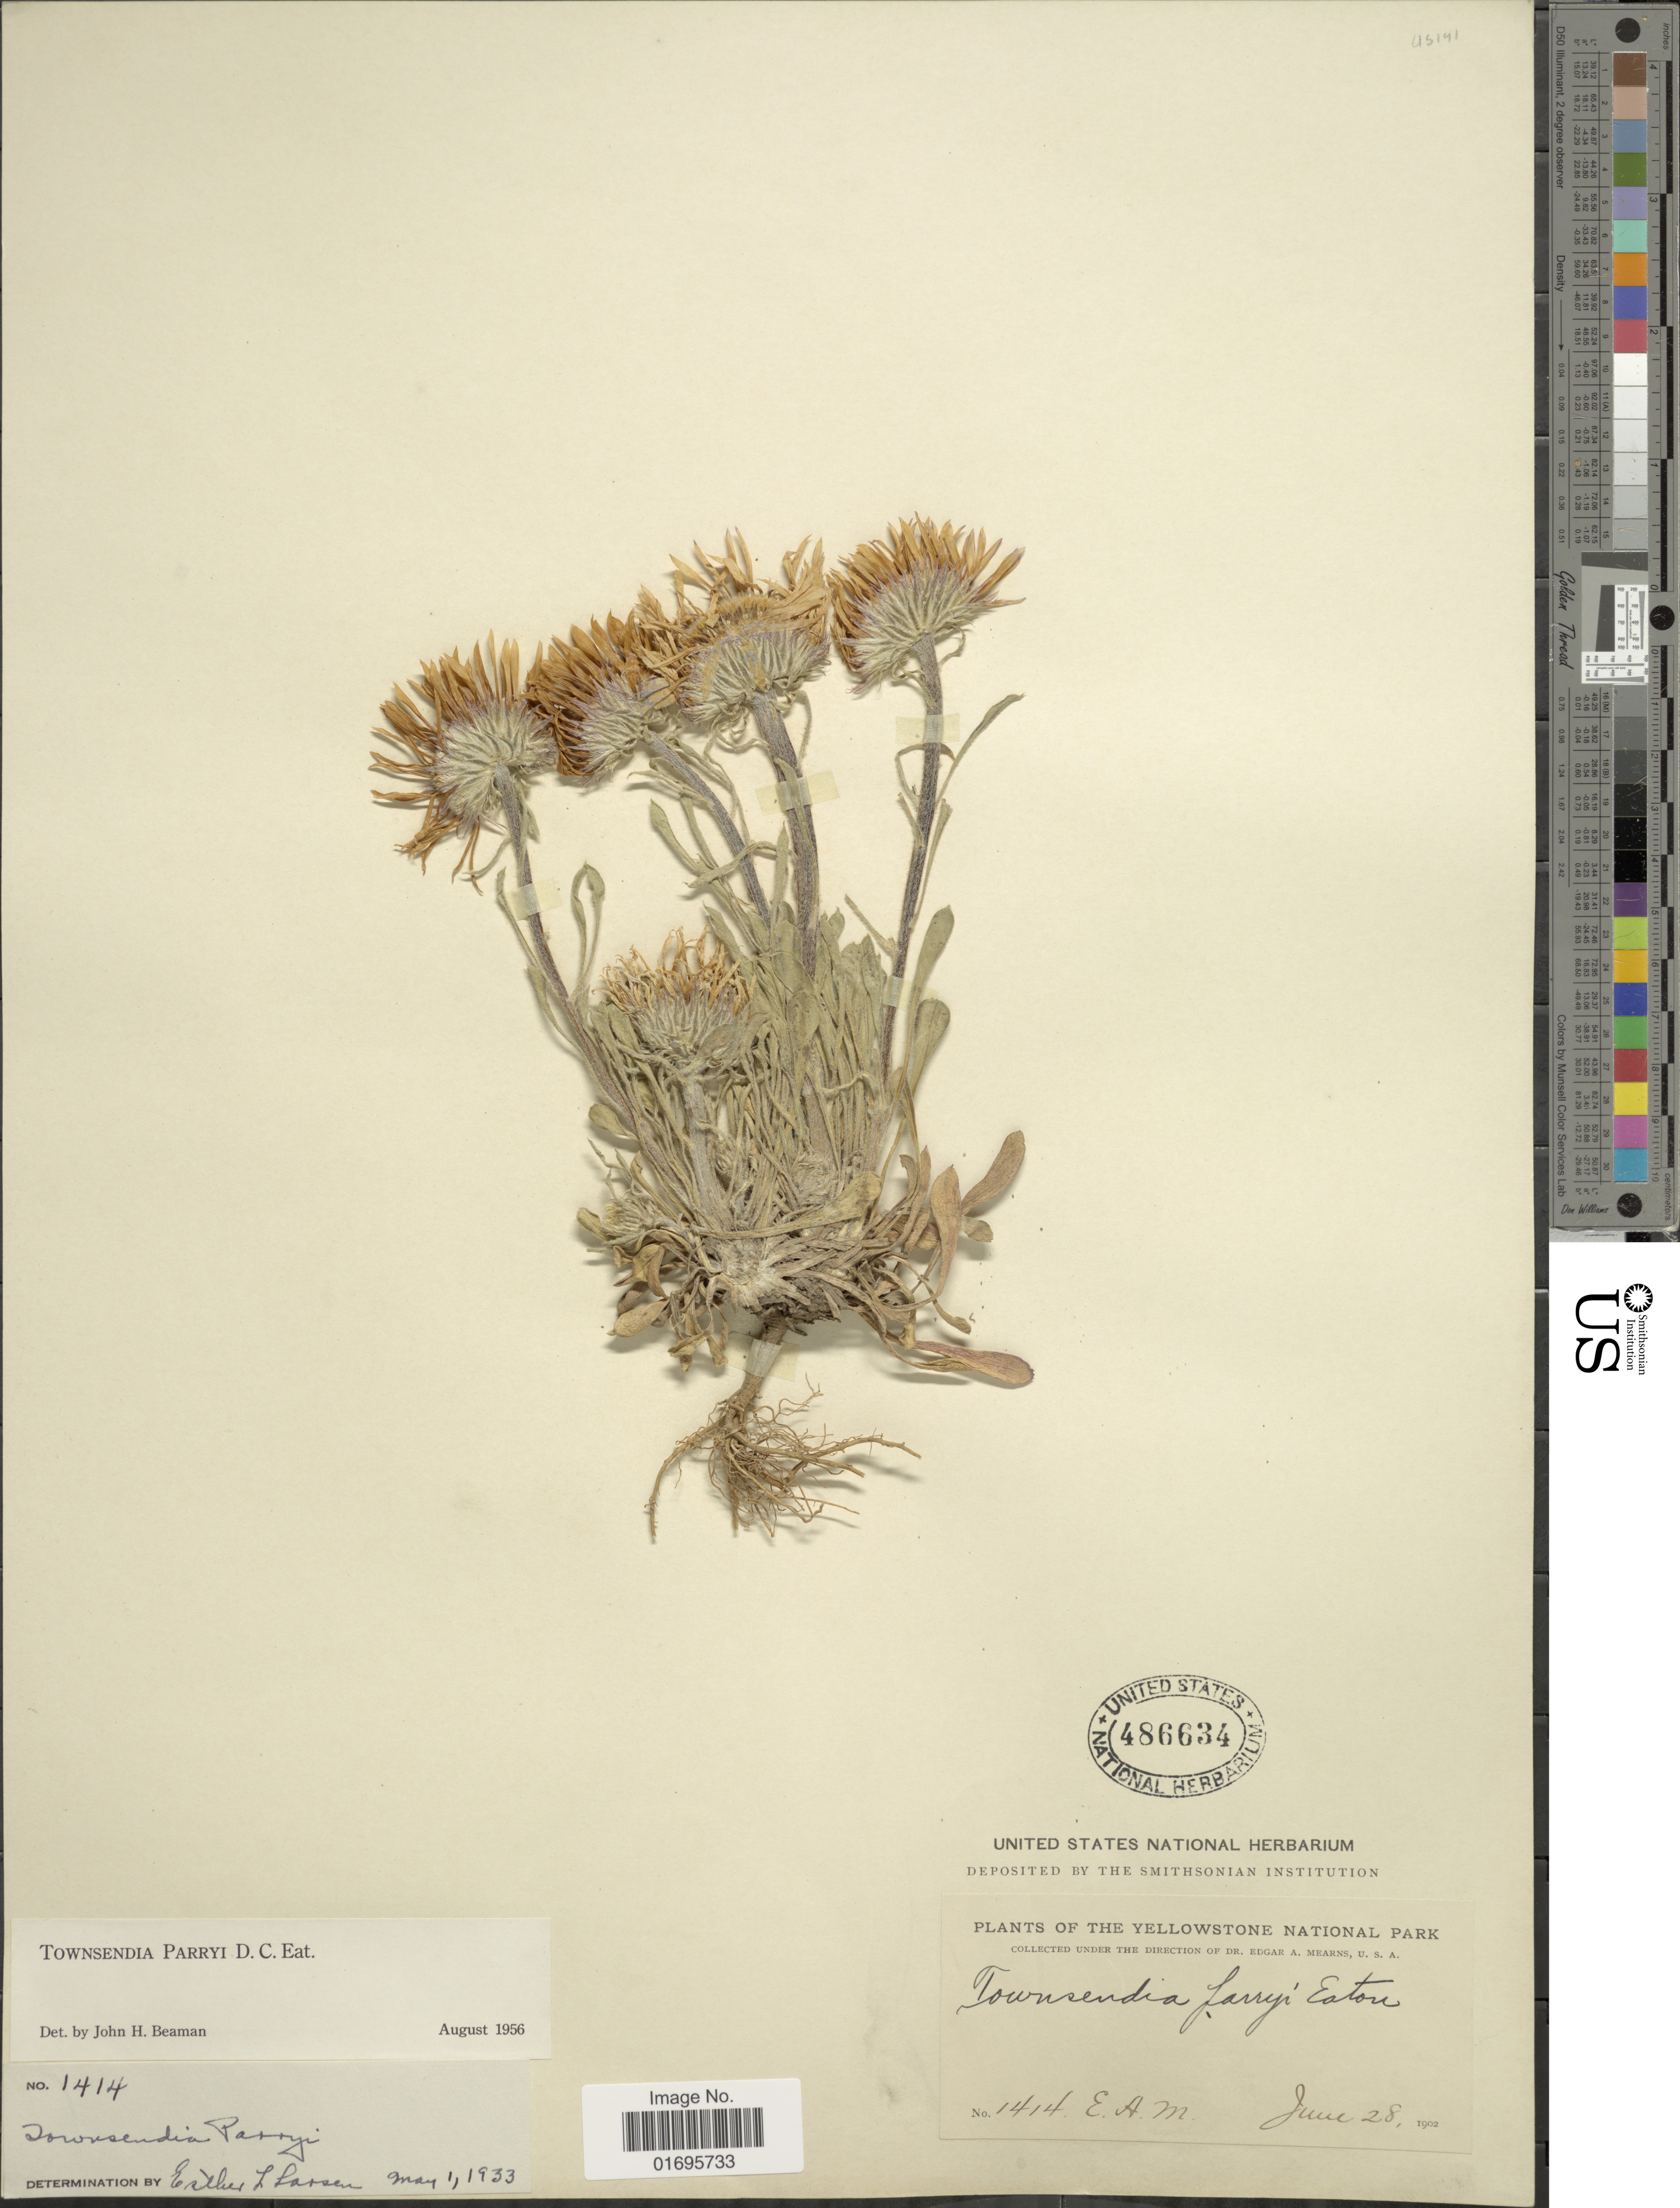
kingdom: Plantae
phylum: Tracheophyta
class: Magnoliopsida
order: Asterales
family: Asteraceae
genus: Townsendia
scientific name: Townsendia parryi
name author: D.C. Eaton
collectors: E. A. Mearns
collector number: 1414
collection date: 1902-06-28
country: United States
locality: Yellowstone National Park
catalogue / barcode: US 486634